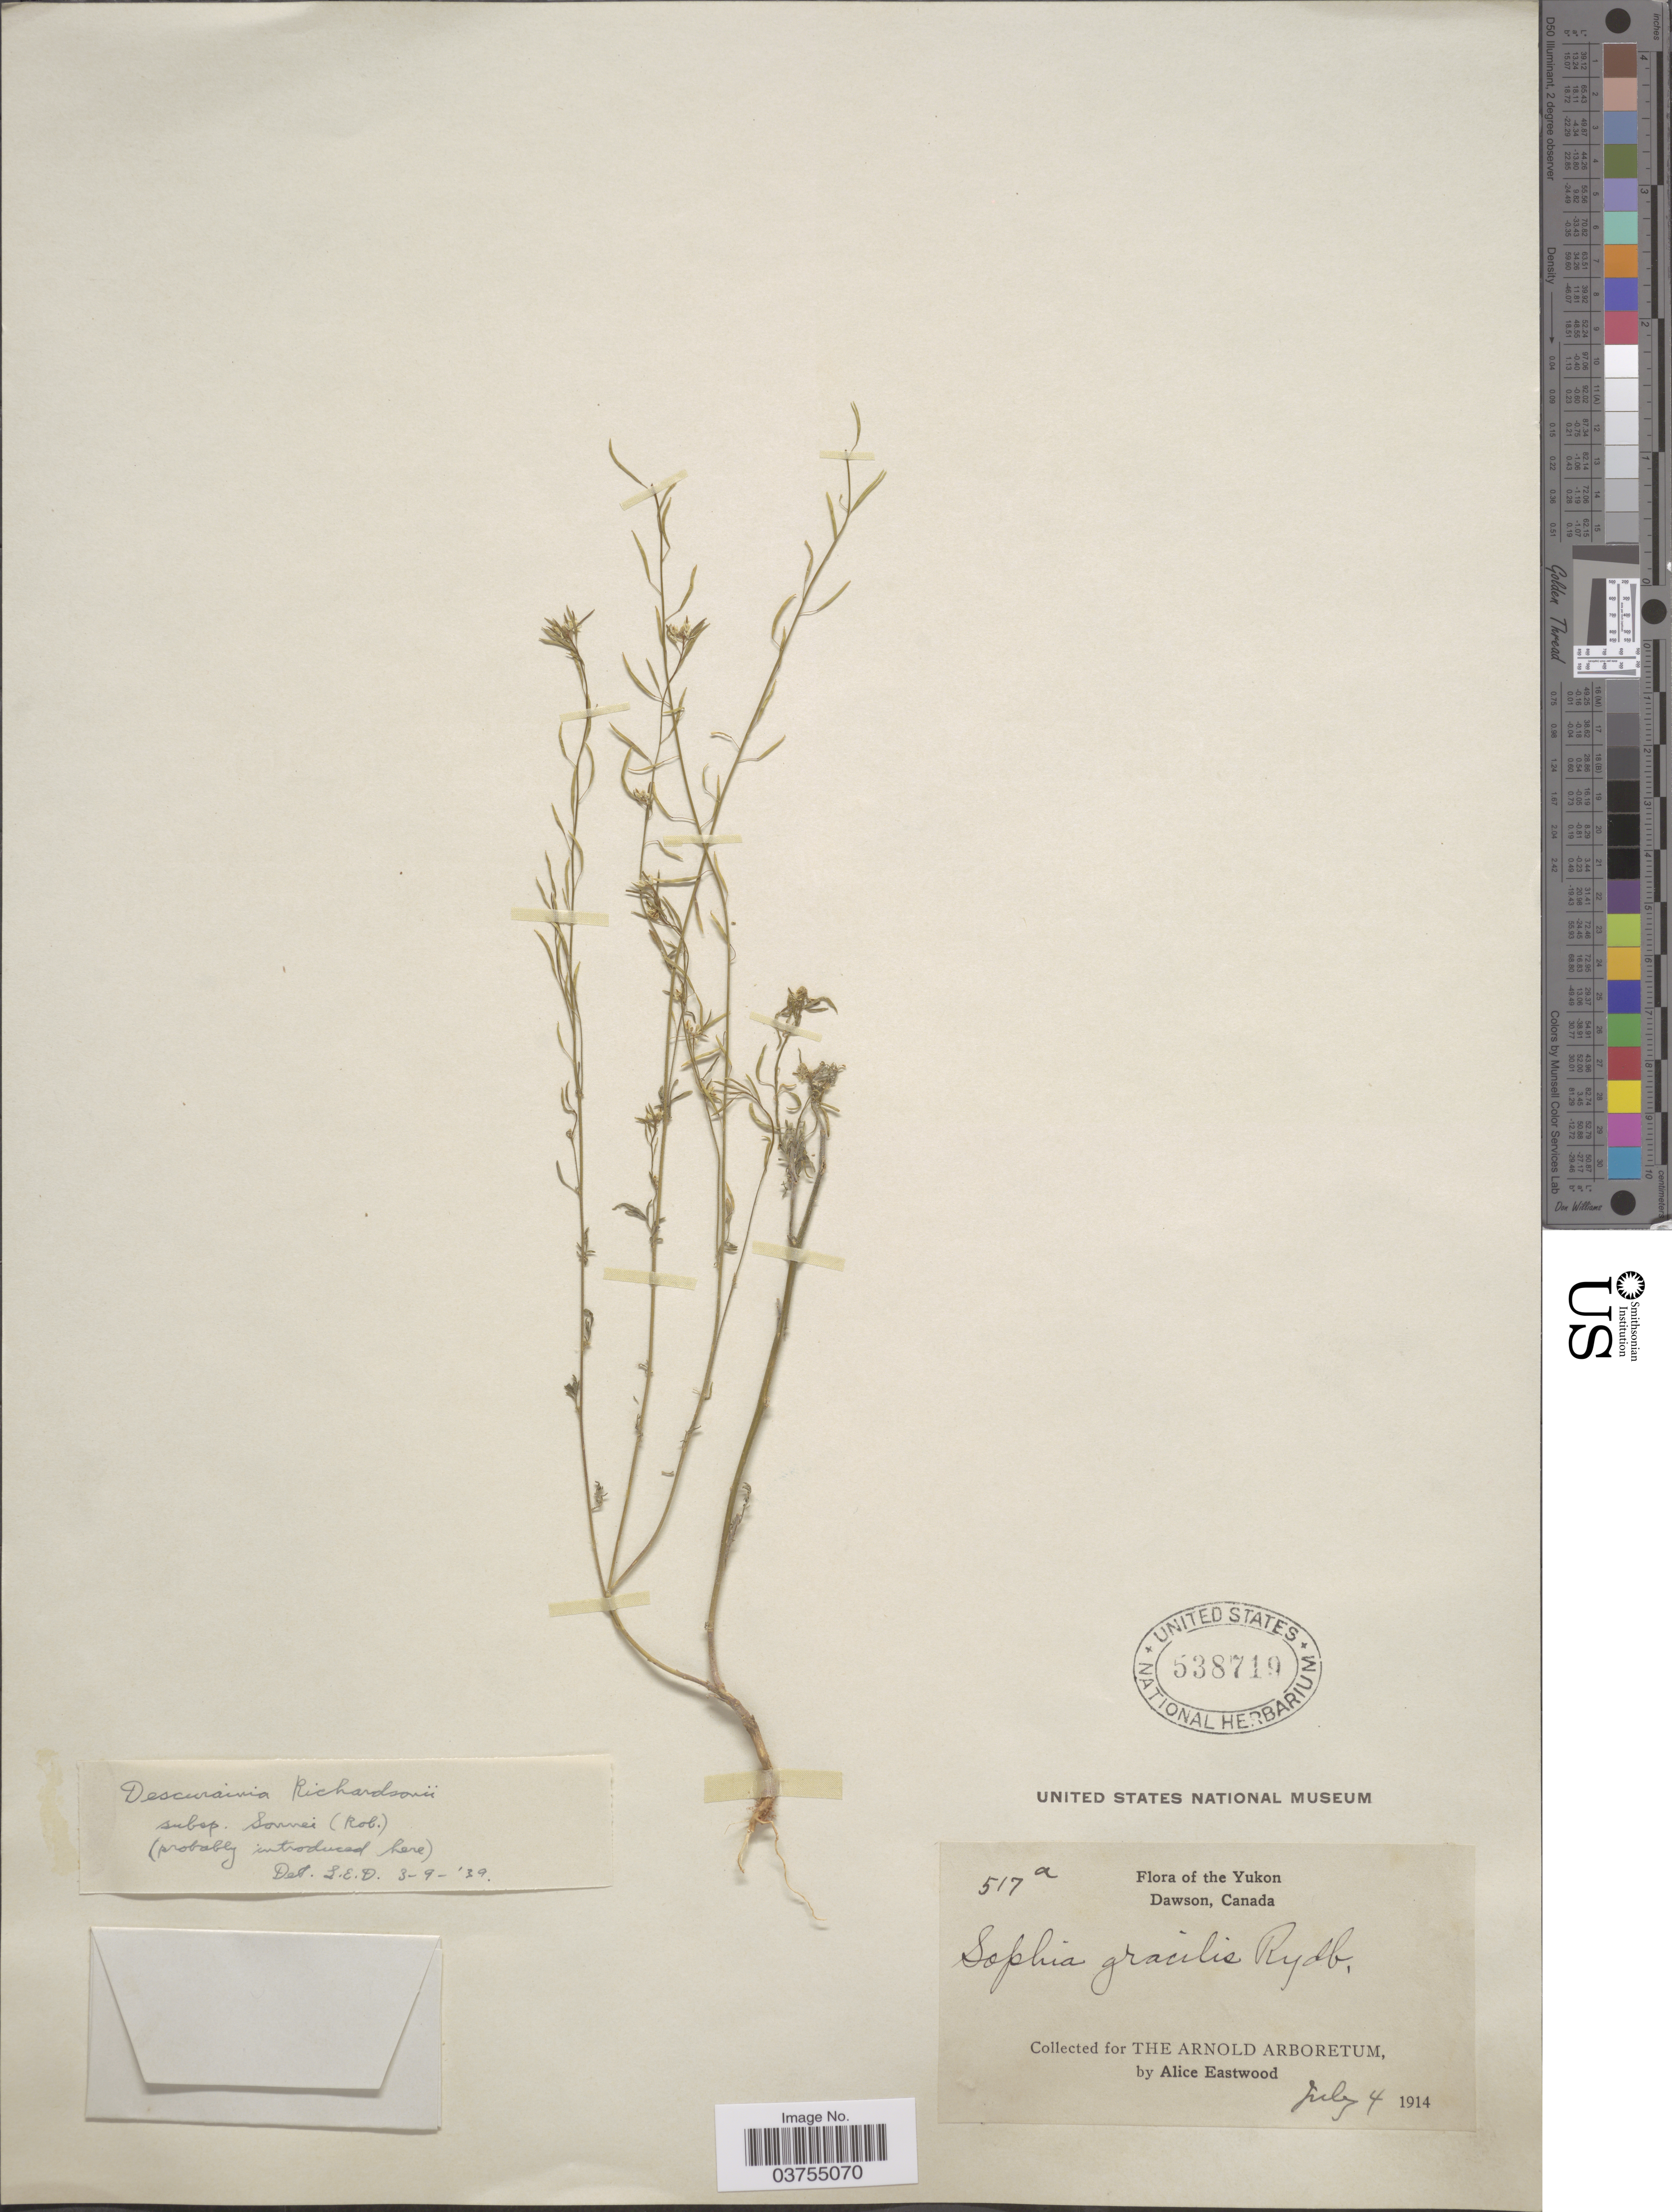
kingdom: Plantae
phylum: Tracheophyta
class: Magnoliopsida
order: Brassicales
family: Brassicaceae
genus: Descurainia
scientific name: Descurainia richardsonii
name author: (C.A. Mey.) O.E. Schulz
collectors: A. Eastwood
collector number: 517a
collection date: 1914-07-04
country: Canada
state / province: Yukon Territory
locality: Yukon. Dawson.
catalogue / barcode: US 538719